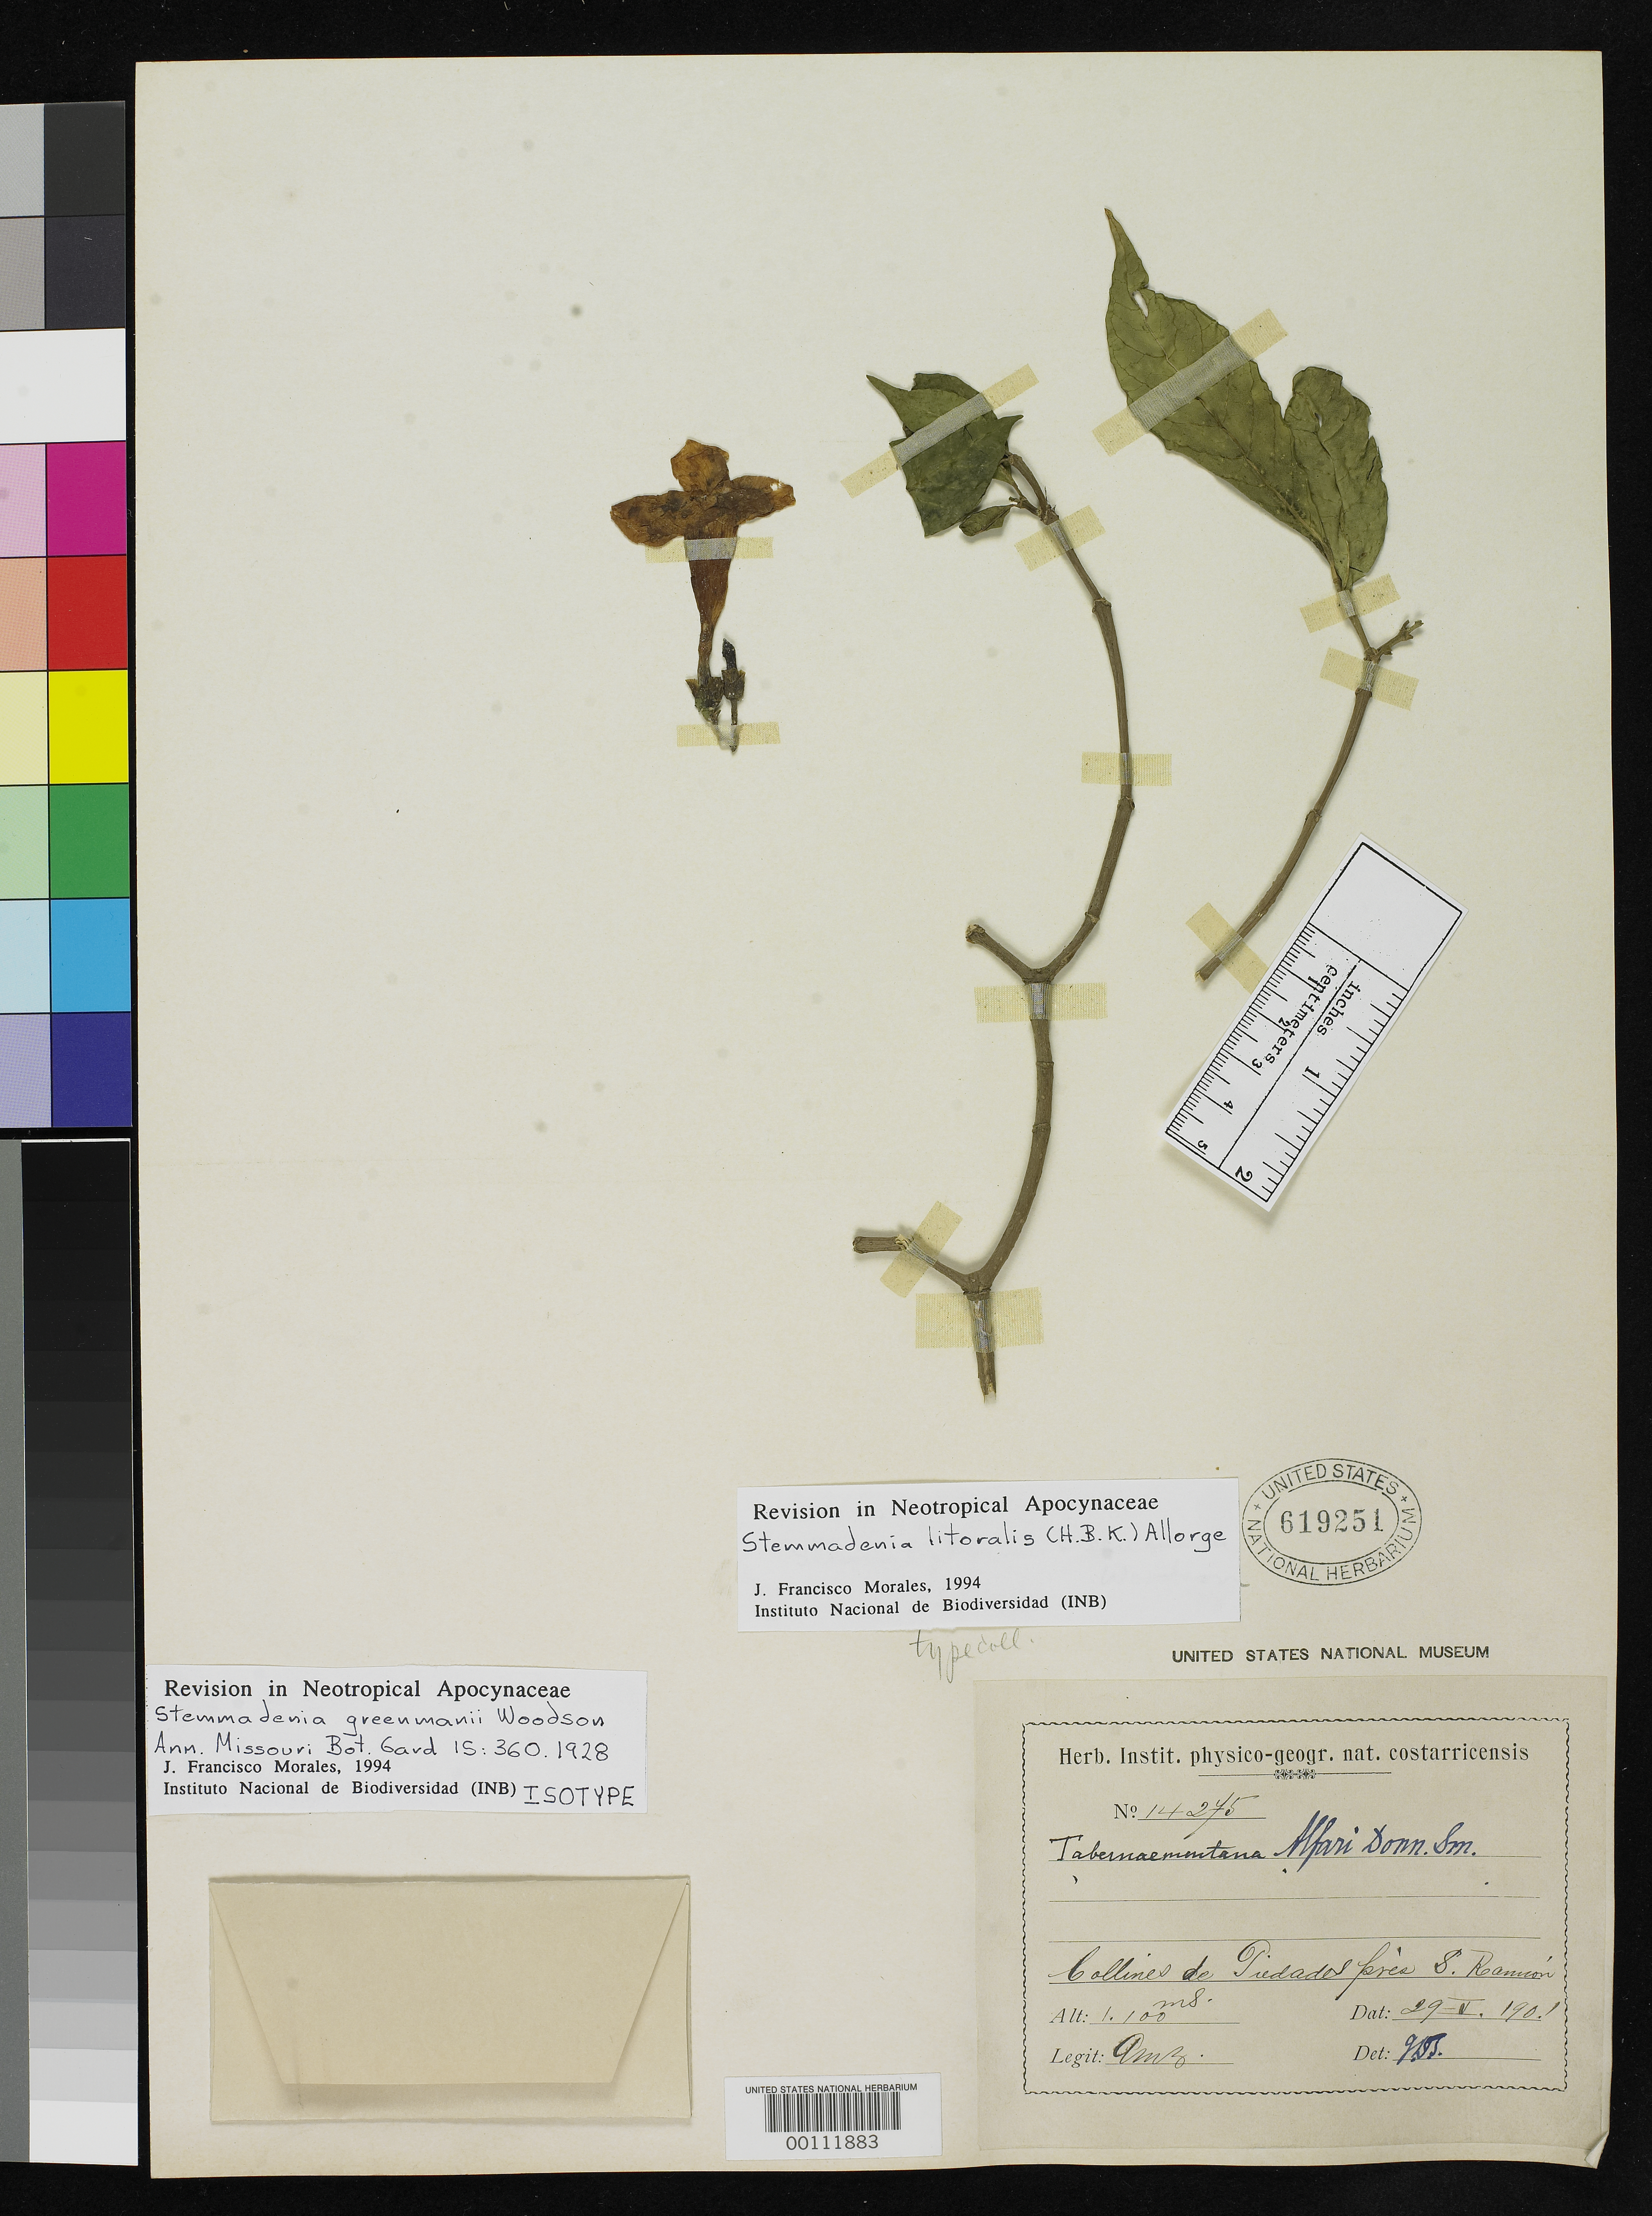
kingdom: Plantae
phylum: Tracheophyta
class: Magnoliopsida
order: Gentianales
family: Apocynaceae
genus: Stemmadenia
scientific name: Stemmadenia greenmanii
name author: Woodson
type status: Isotype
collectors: A. Brenes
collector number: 14275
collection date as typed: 29 May 1901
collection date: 1901-05-29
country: Costa Rica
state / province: Alajuela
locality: Piedades near San Ramon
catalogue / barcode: US 619251